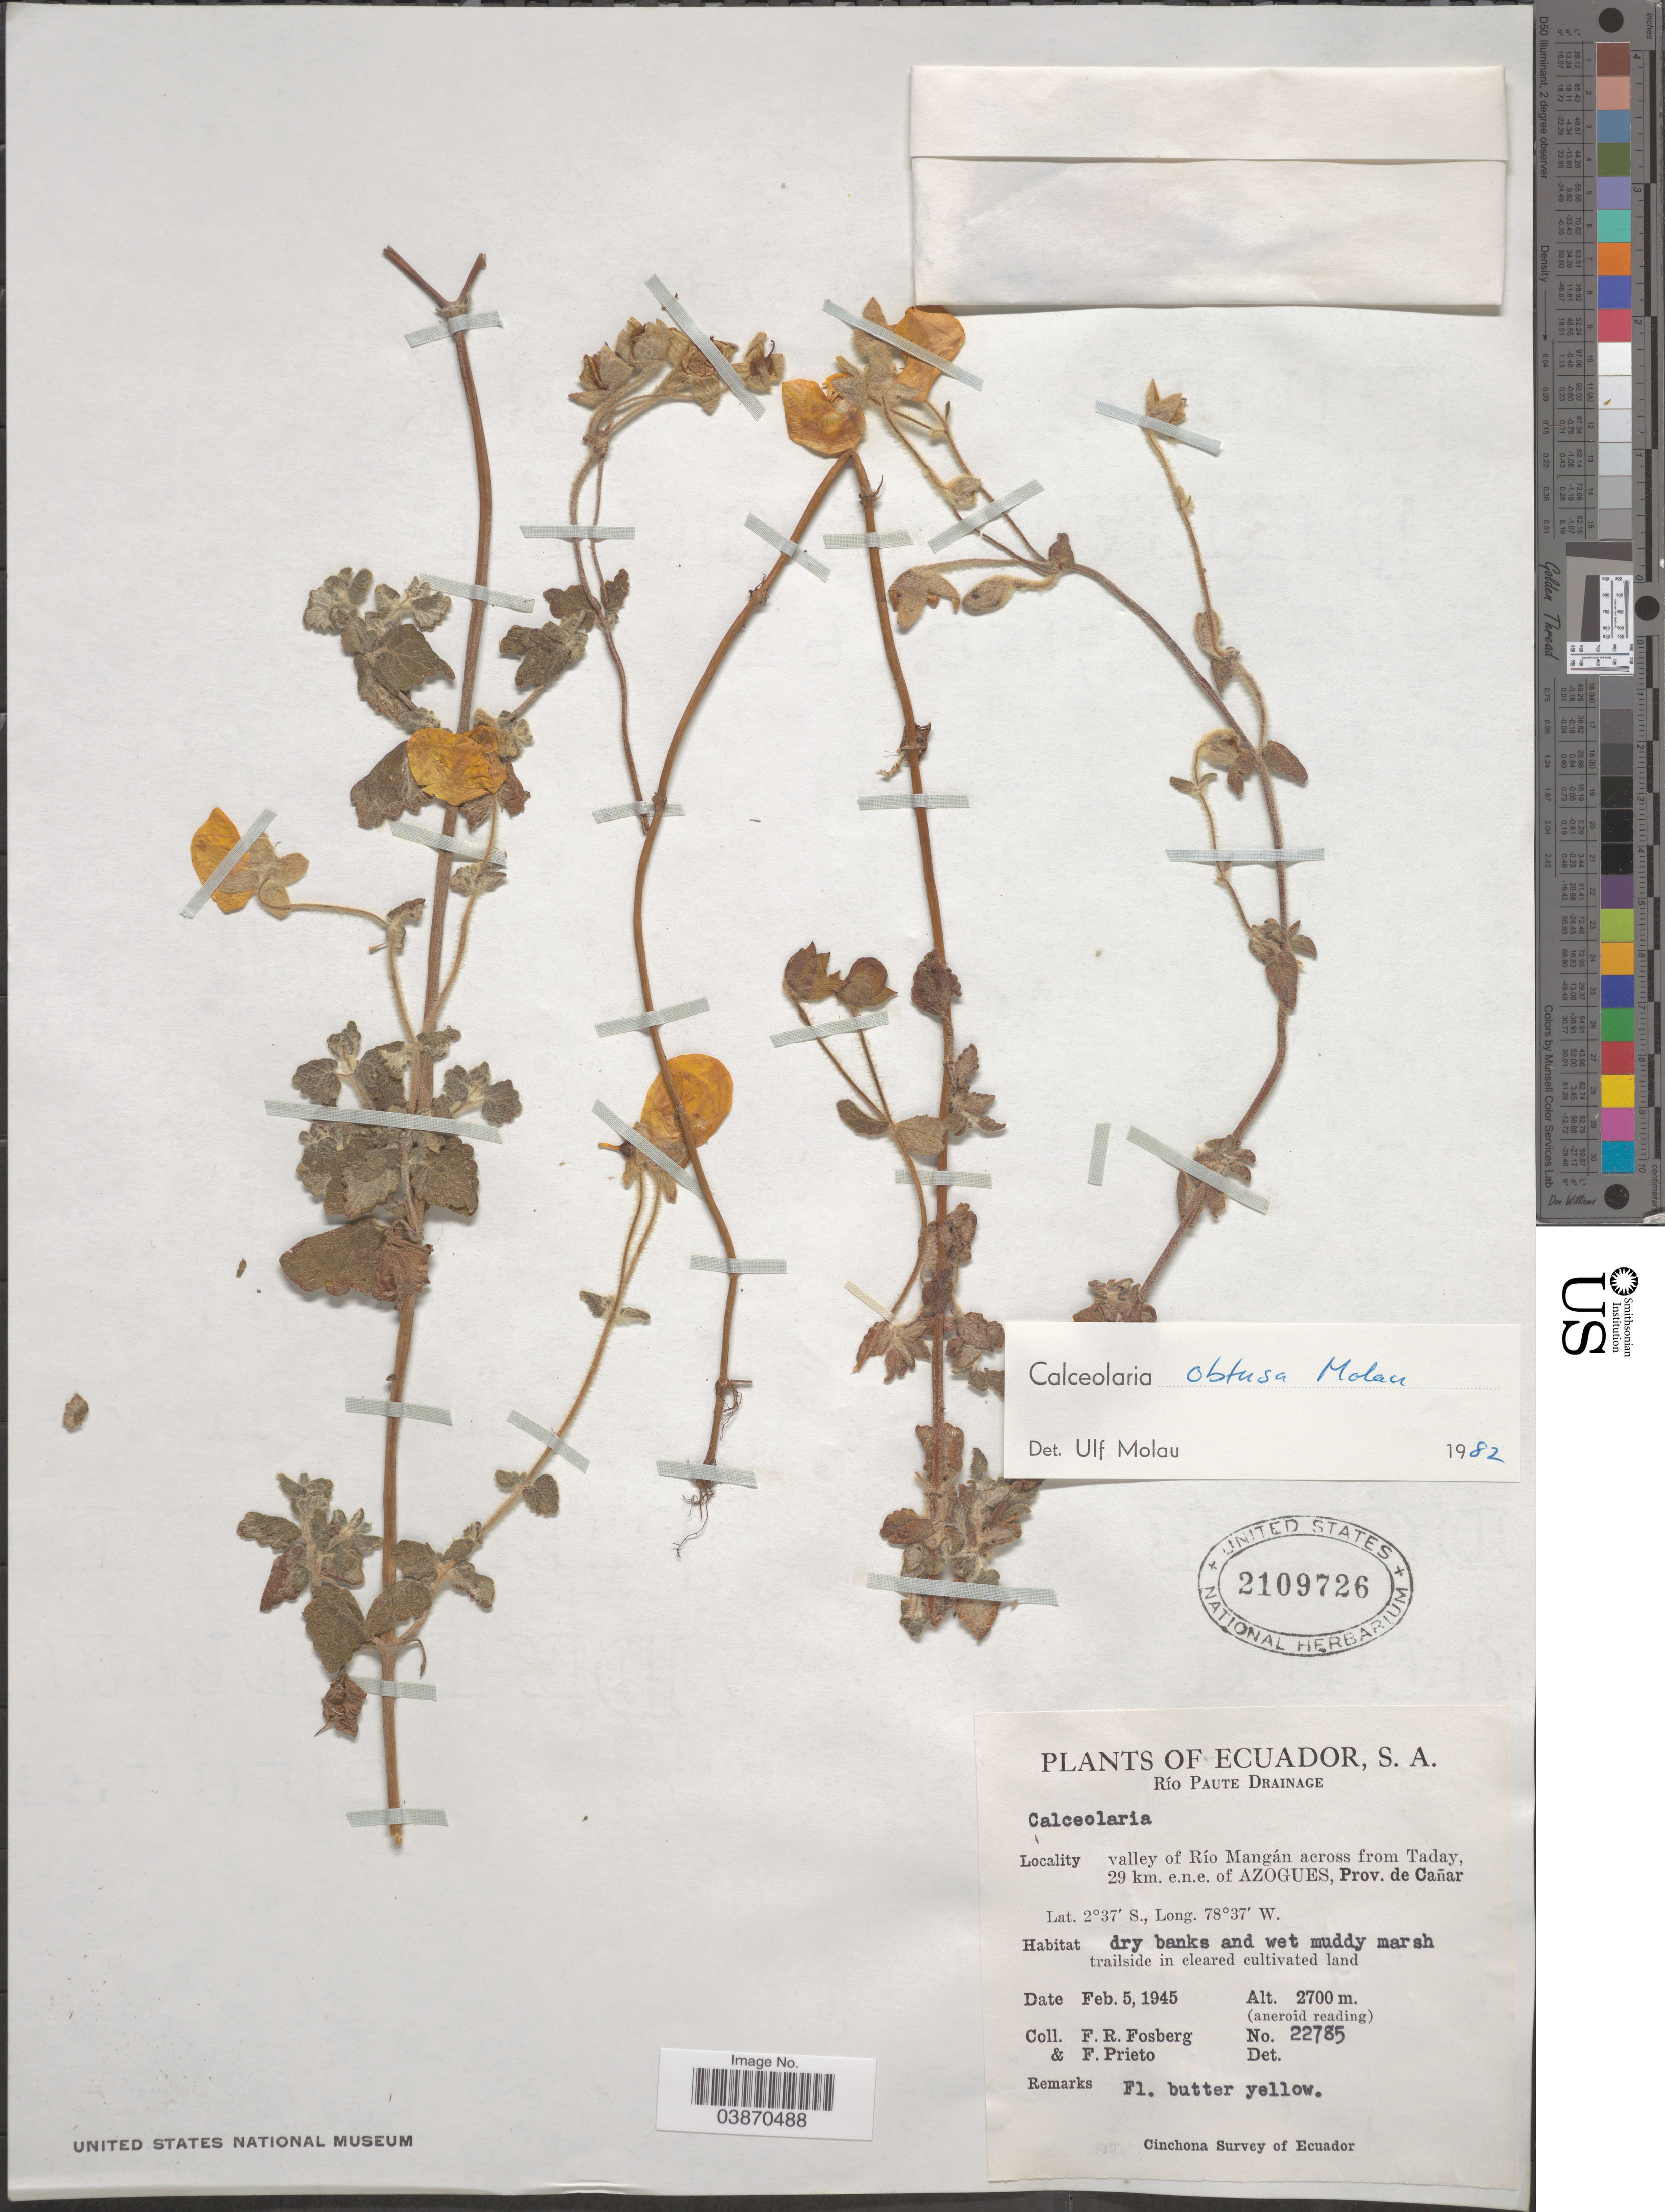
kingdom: Plantae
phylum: Tracheophyta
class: Magnoliopsida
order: Lamiales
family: Calceolariaceae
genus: Calceolaria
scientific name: Calceolaria obtusa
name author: Molau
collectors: F. R. Fosberg & F. Prieto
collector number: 22785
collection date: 1945-02-05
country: Ecuador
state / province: Cañar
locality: Río Paute Drainage. Valley of Río Mangán across from Taday, 29 km. e.n.e. of Azogues, Prov. de Cañar.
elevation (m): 2700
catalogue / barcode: US 2109726